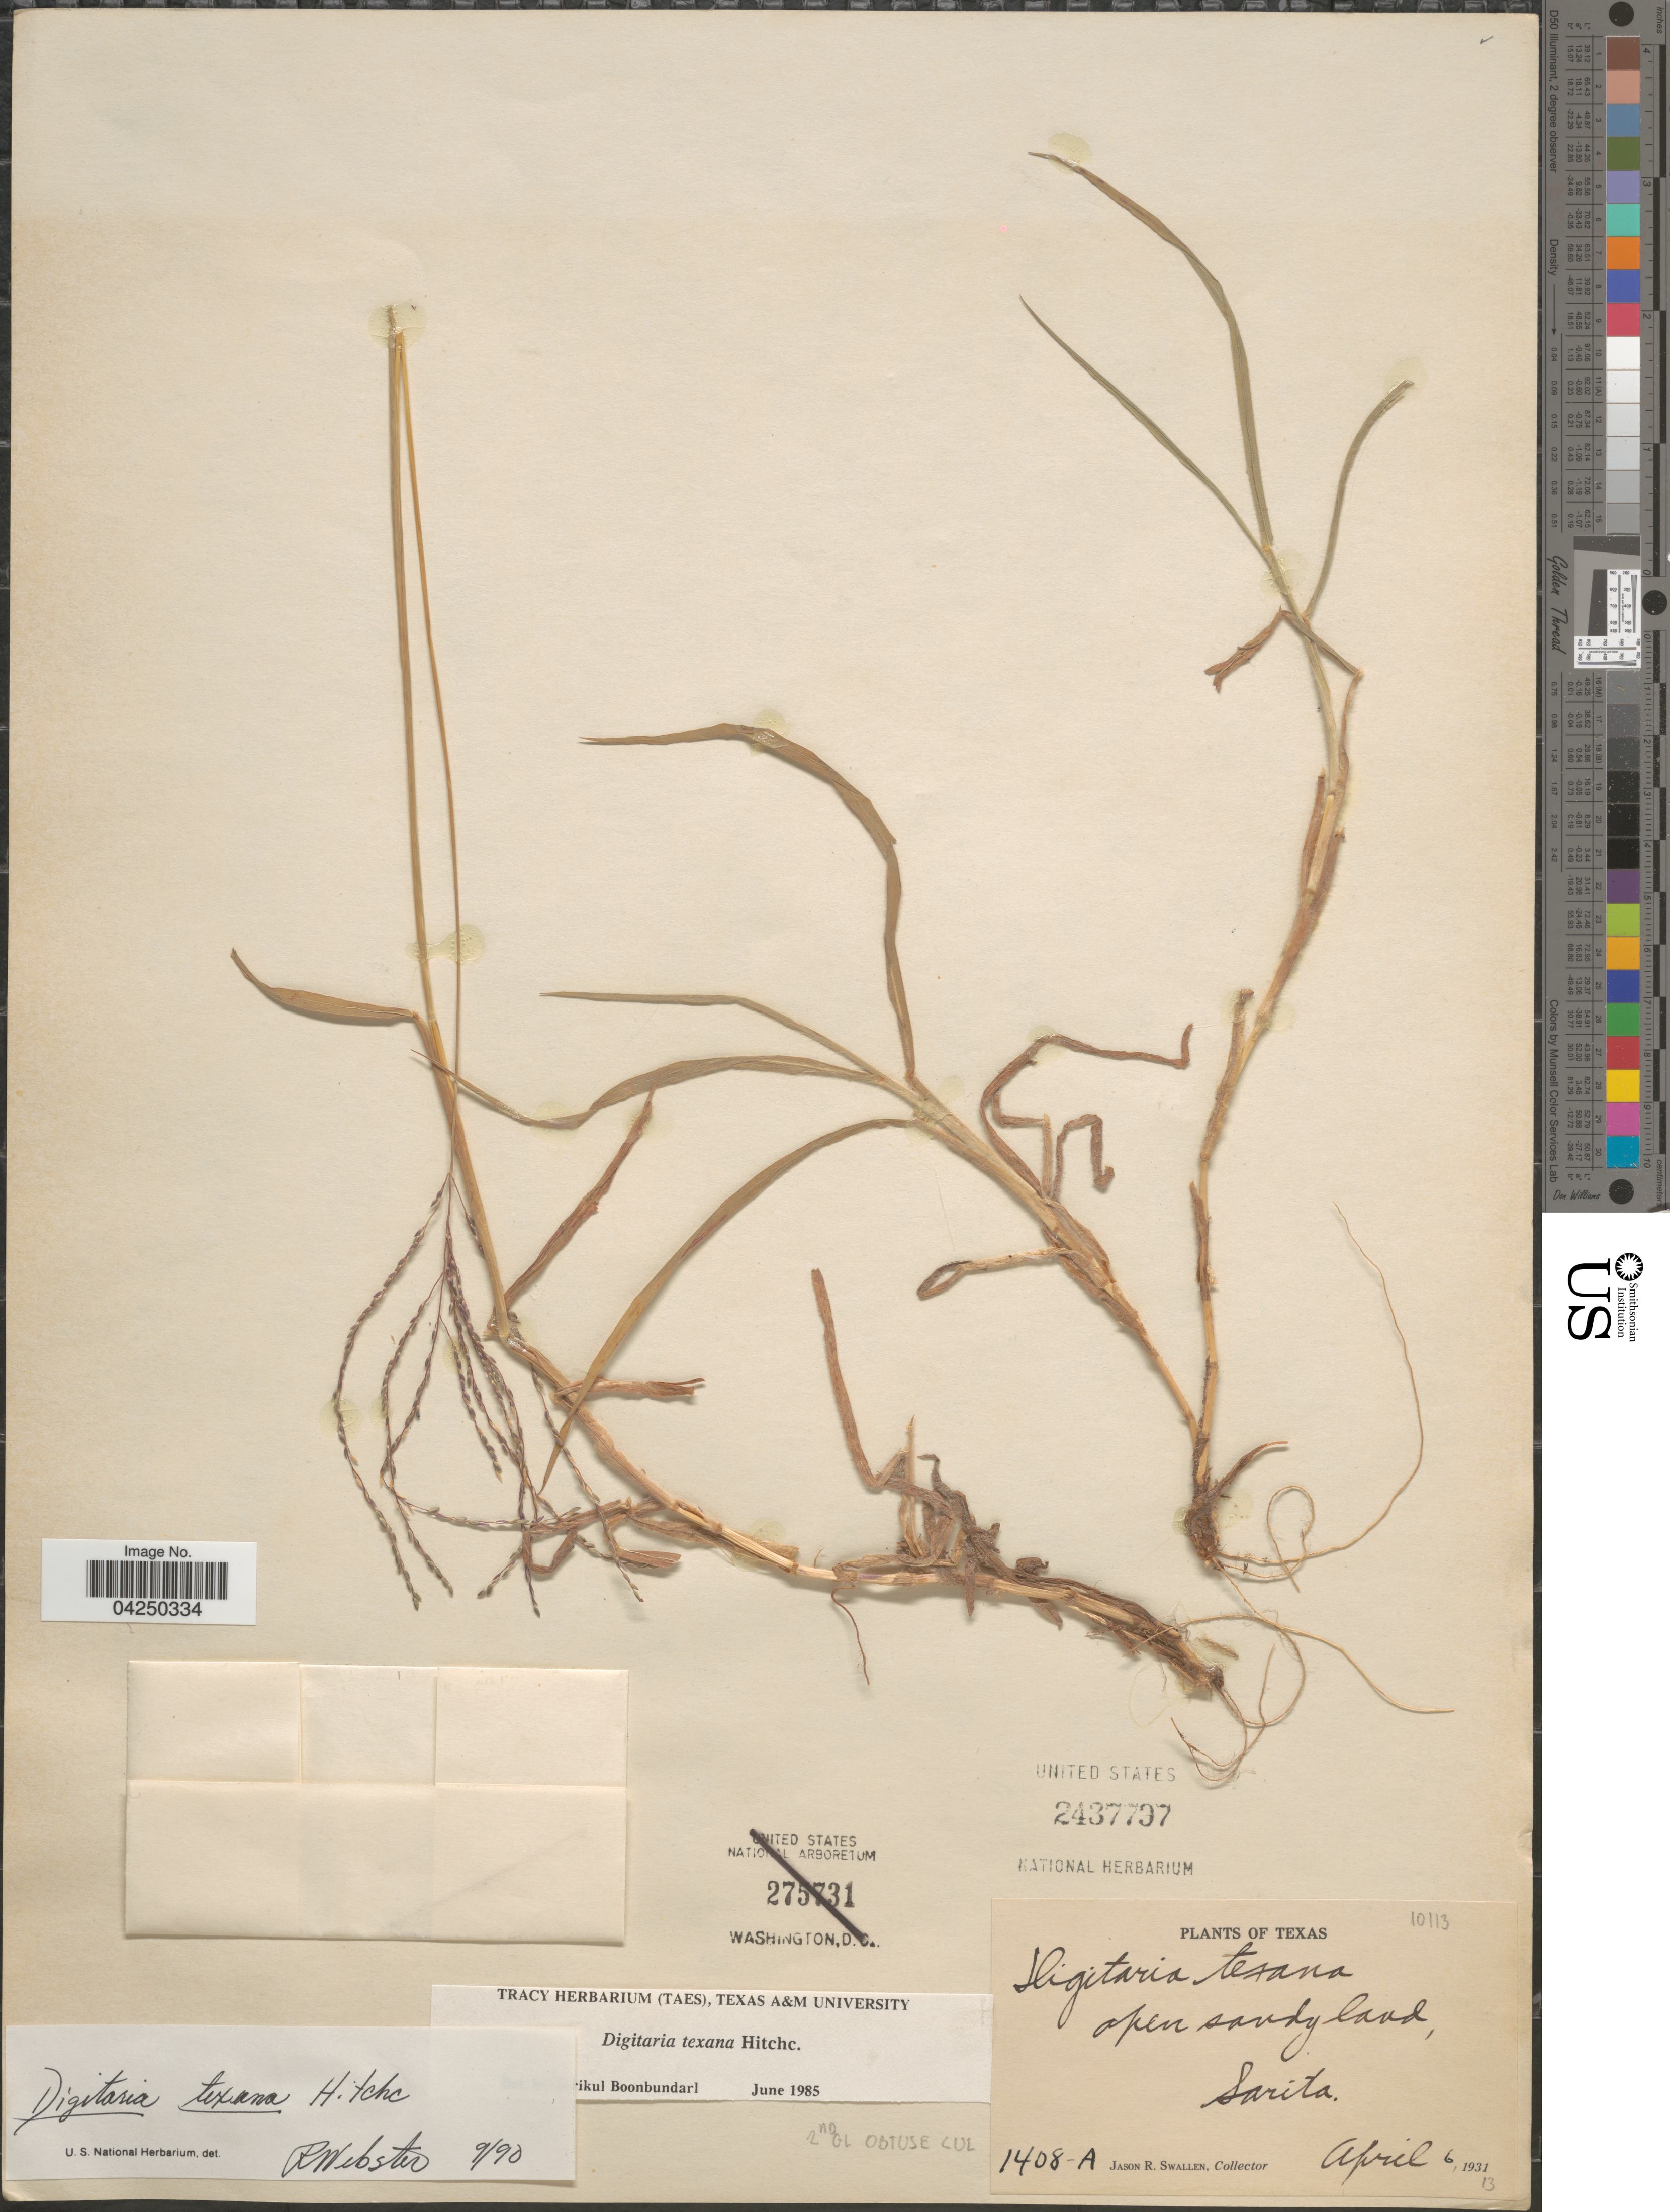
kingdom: Plantae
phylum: Tracheophyta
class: Liliopsida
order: Poales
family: Poaceae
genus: Digitaria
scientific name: Digitaria texana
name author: Hitchc.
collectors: J. R. Swallen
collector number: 1408-A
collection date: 1931-04-06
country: United States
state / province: Texas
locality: Open sandy land, Sarita.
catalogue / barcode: US 2437797